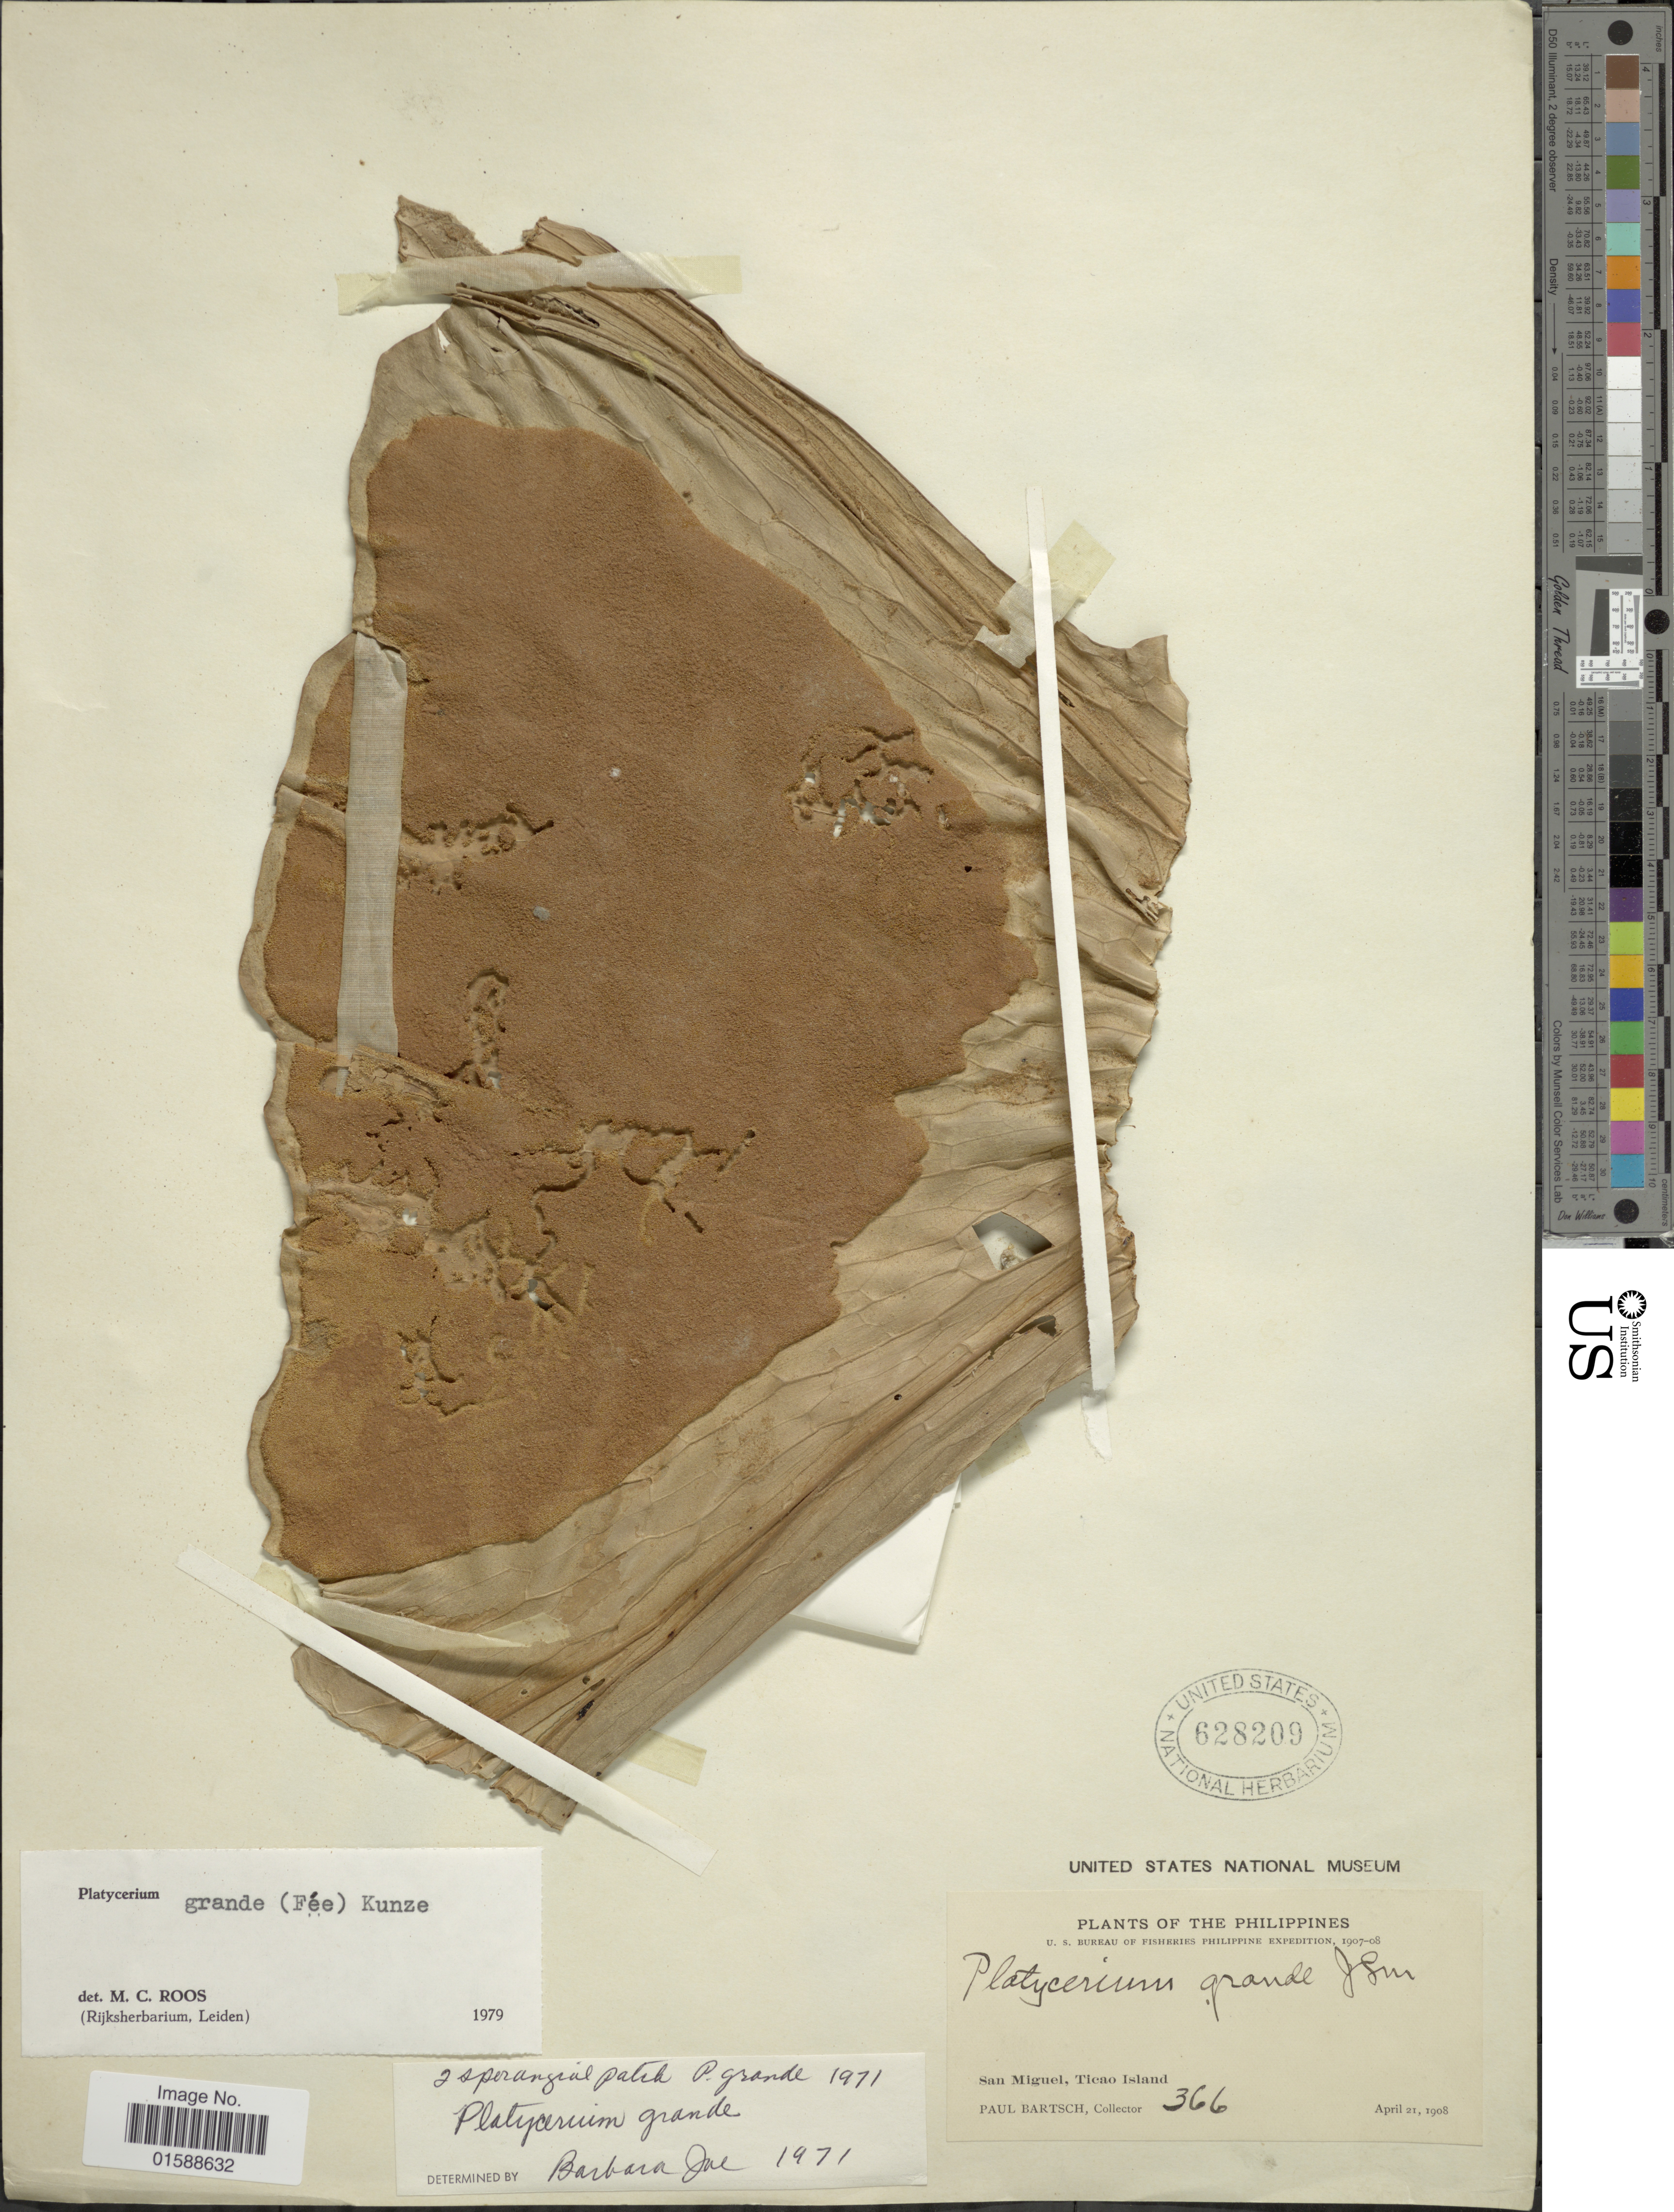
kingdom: Plantae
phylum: Tracheophyta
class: Polypodiopsida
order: Polypodiales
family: Polypodiaceae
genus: Platycerium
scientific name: Platycerium grande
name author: (A. Cunn.) J. Sm.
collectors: P. Bartsch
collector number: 366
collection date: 1908-04-21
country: Philippines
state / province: Bicol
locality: San Miguel, Ticao Island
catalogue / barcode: US 628209